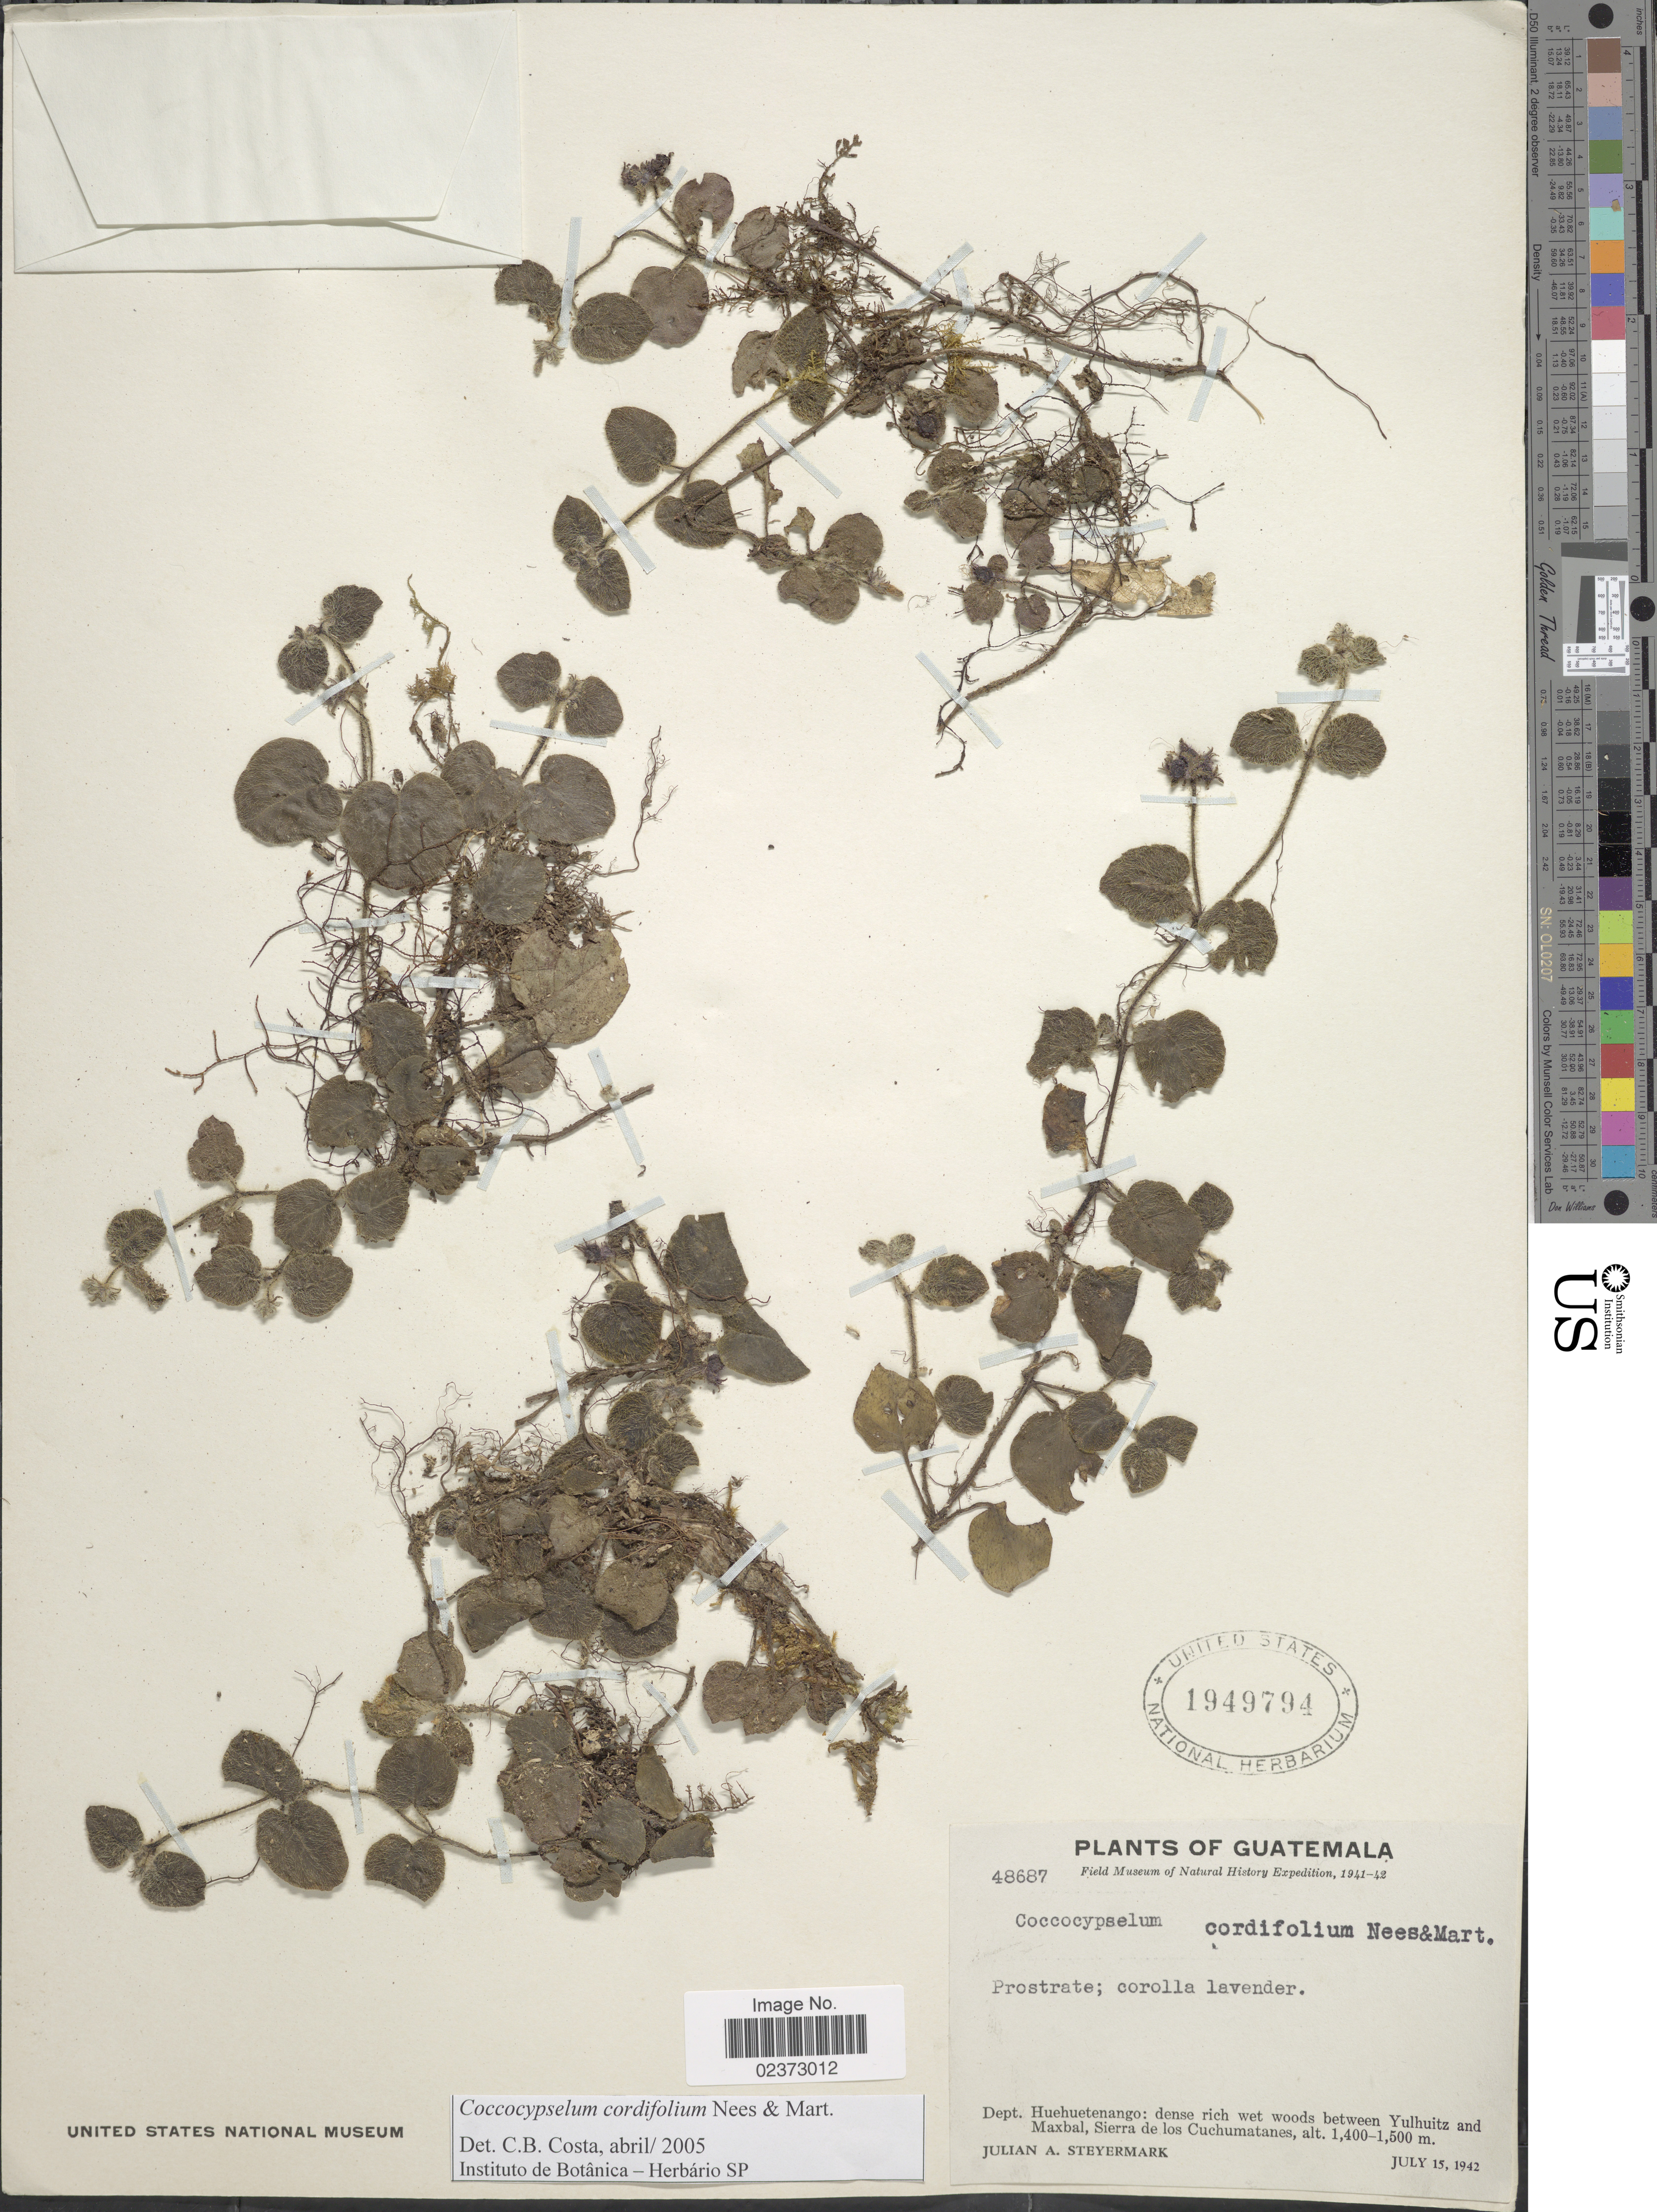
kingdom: Plantae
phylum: Tracheophyta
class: Magnoliopsida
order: Gentianales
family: Rubiaceae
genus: Coccocypselum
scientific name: Coccocypselum cordifolium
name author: Nees & Mart.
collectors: J. Steyermark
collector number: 48687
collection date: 1942-07-15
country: Guatemala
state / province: Huehuetenango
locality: Dept. Huehuetenango: dense rich wet woods between Yulhuitz and Maxbal, Sierra de los Cuchumatanes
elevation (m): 1400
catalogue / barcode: US 1949794